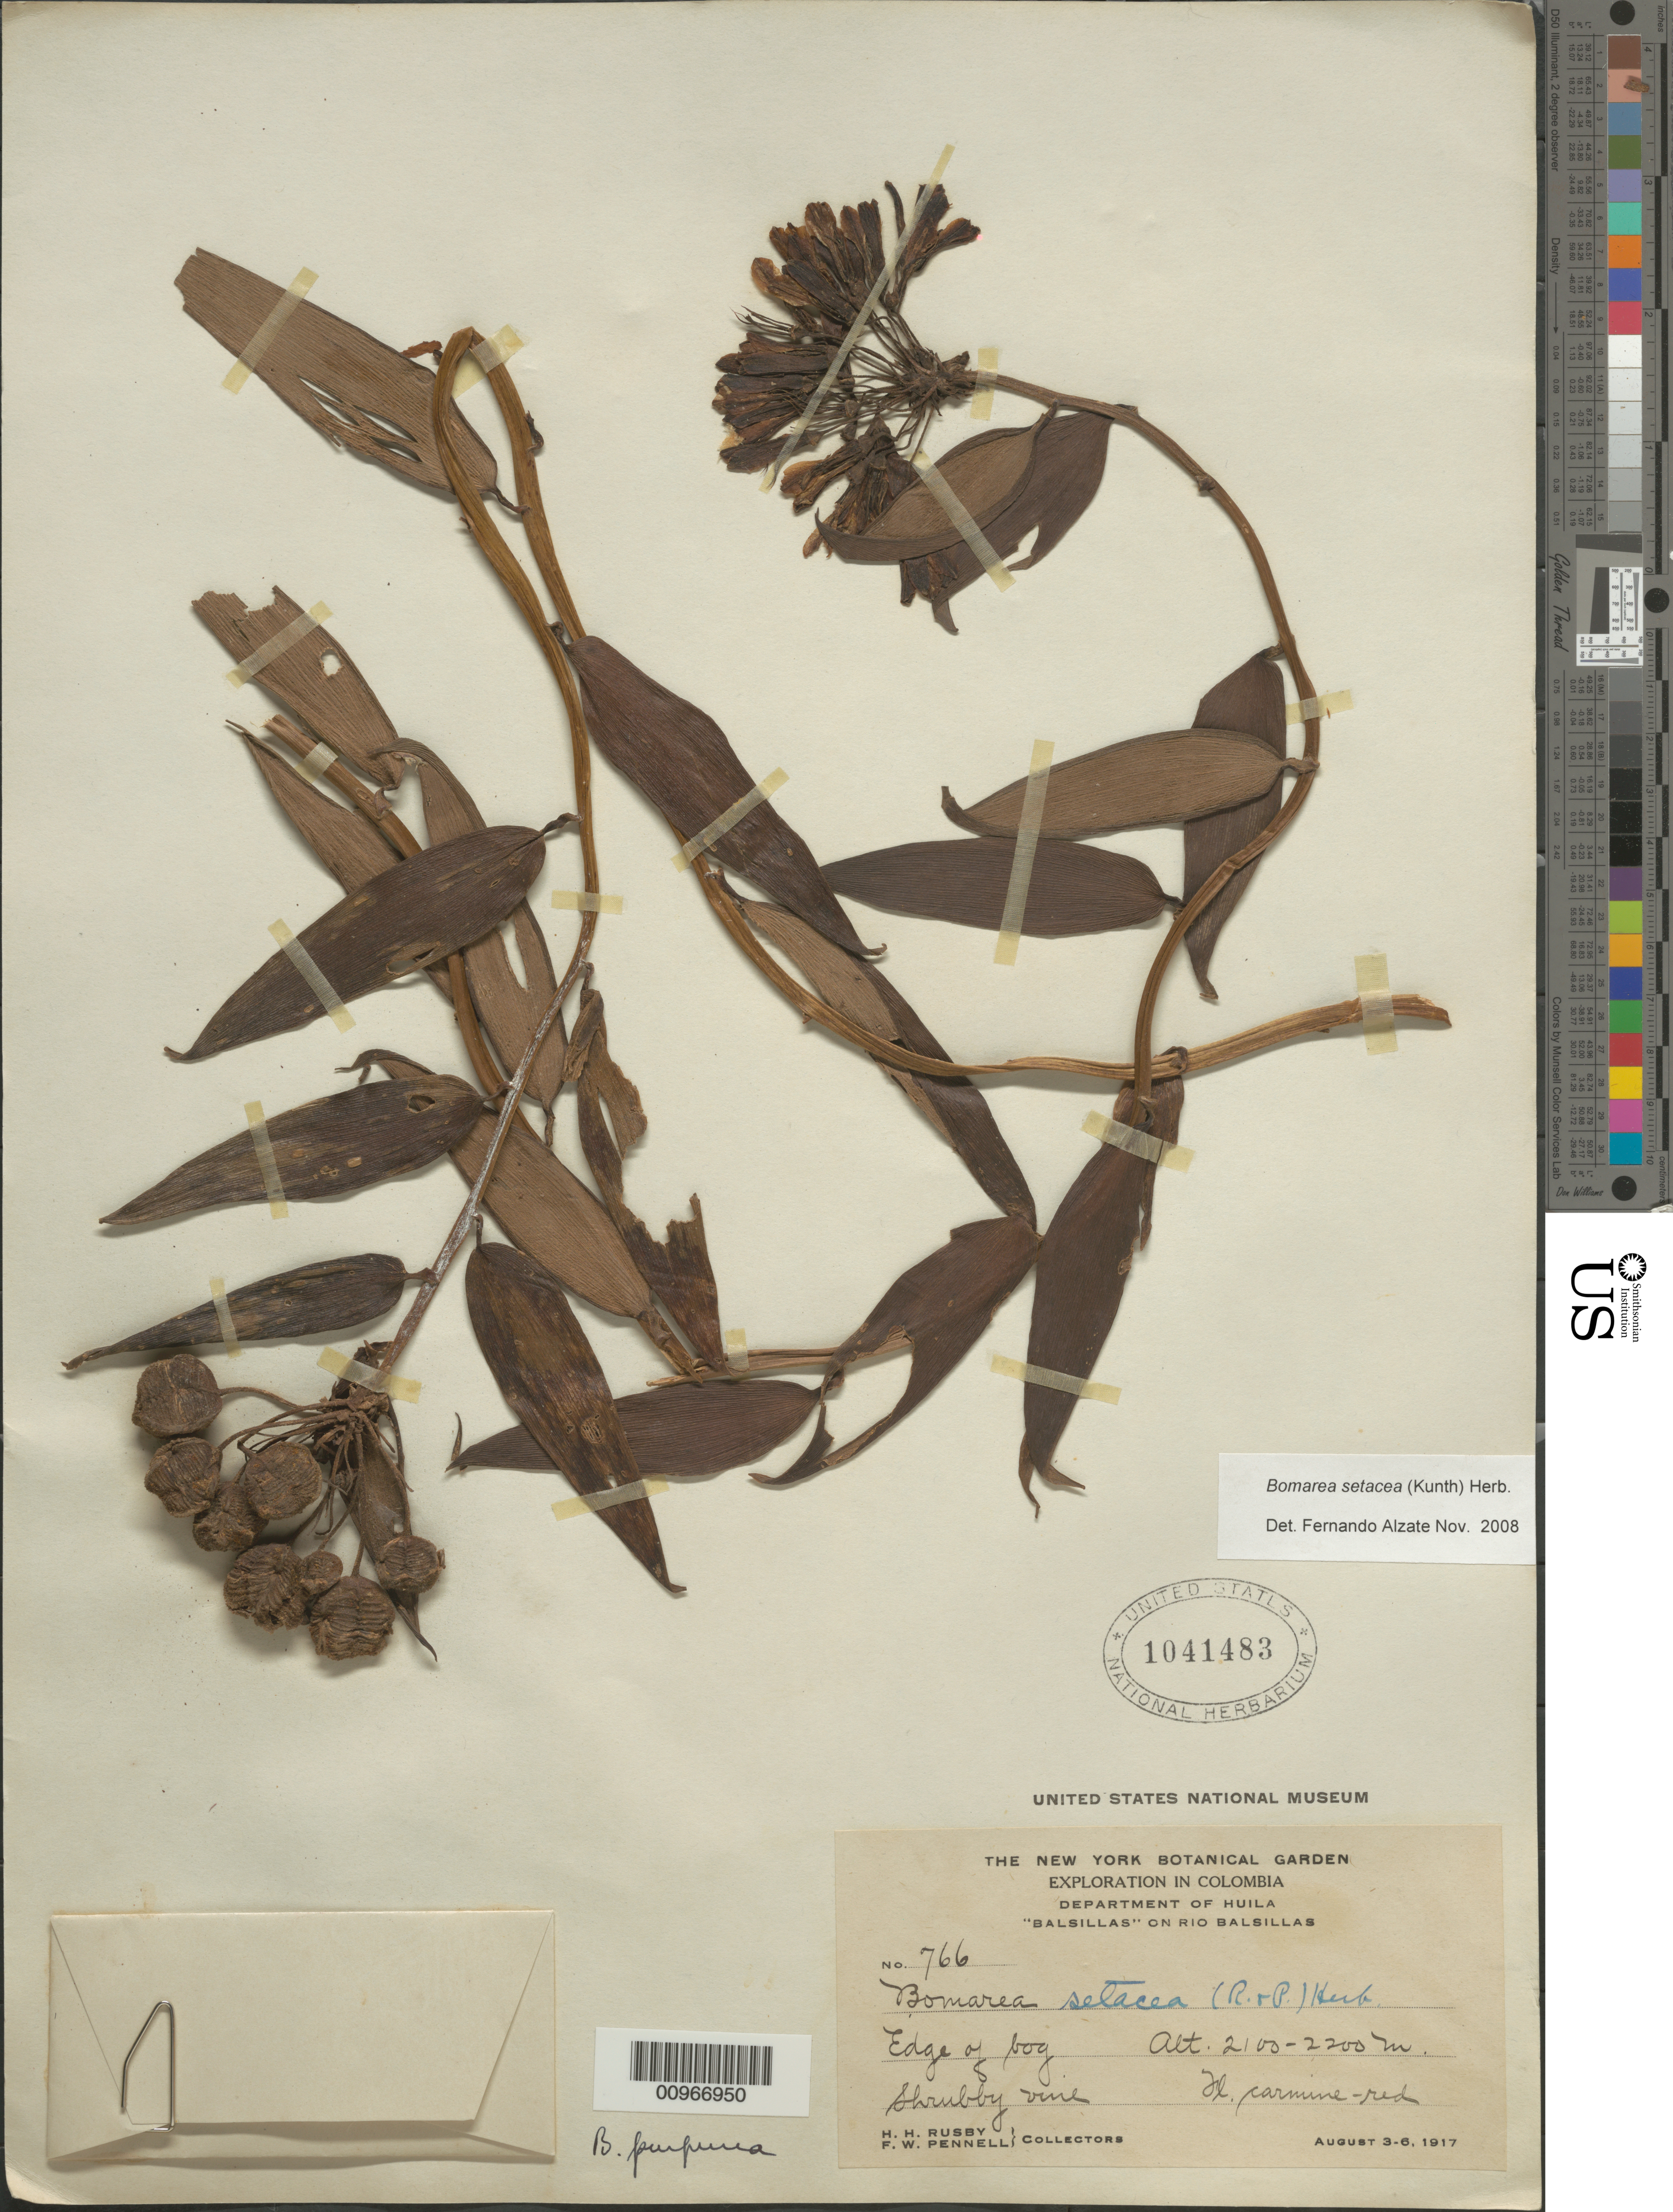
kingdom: Plantae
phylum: Tracheophyta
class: Liliopsida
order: Liliales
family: Alstroemeriaceae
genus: Bomarea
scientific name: Bomarea setacea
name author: (Ruiz & Pav.) Herb.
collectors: H. H. Rusby & F. W. Pennell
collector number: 766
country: Colombia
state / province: Huila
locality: Balsillas on Rio Balsillas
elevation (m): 2100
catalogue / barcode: US 1041483